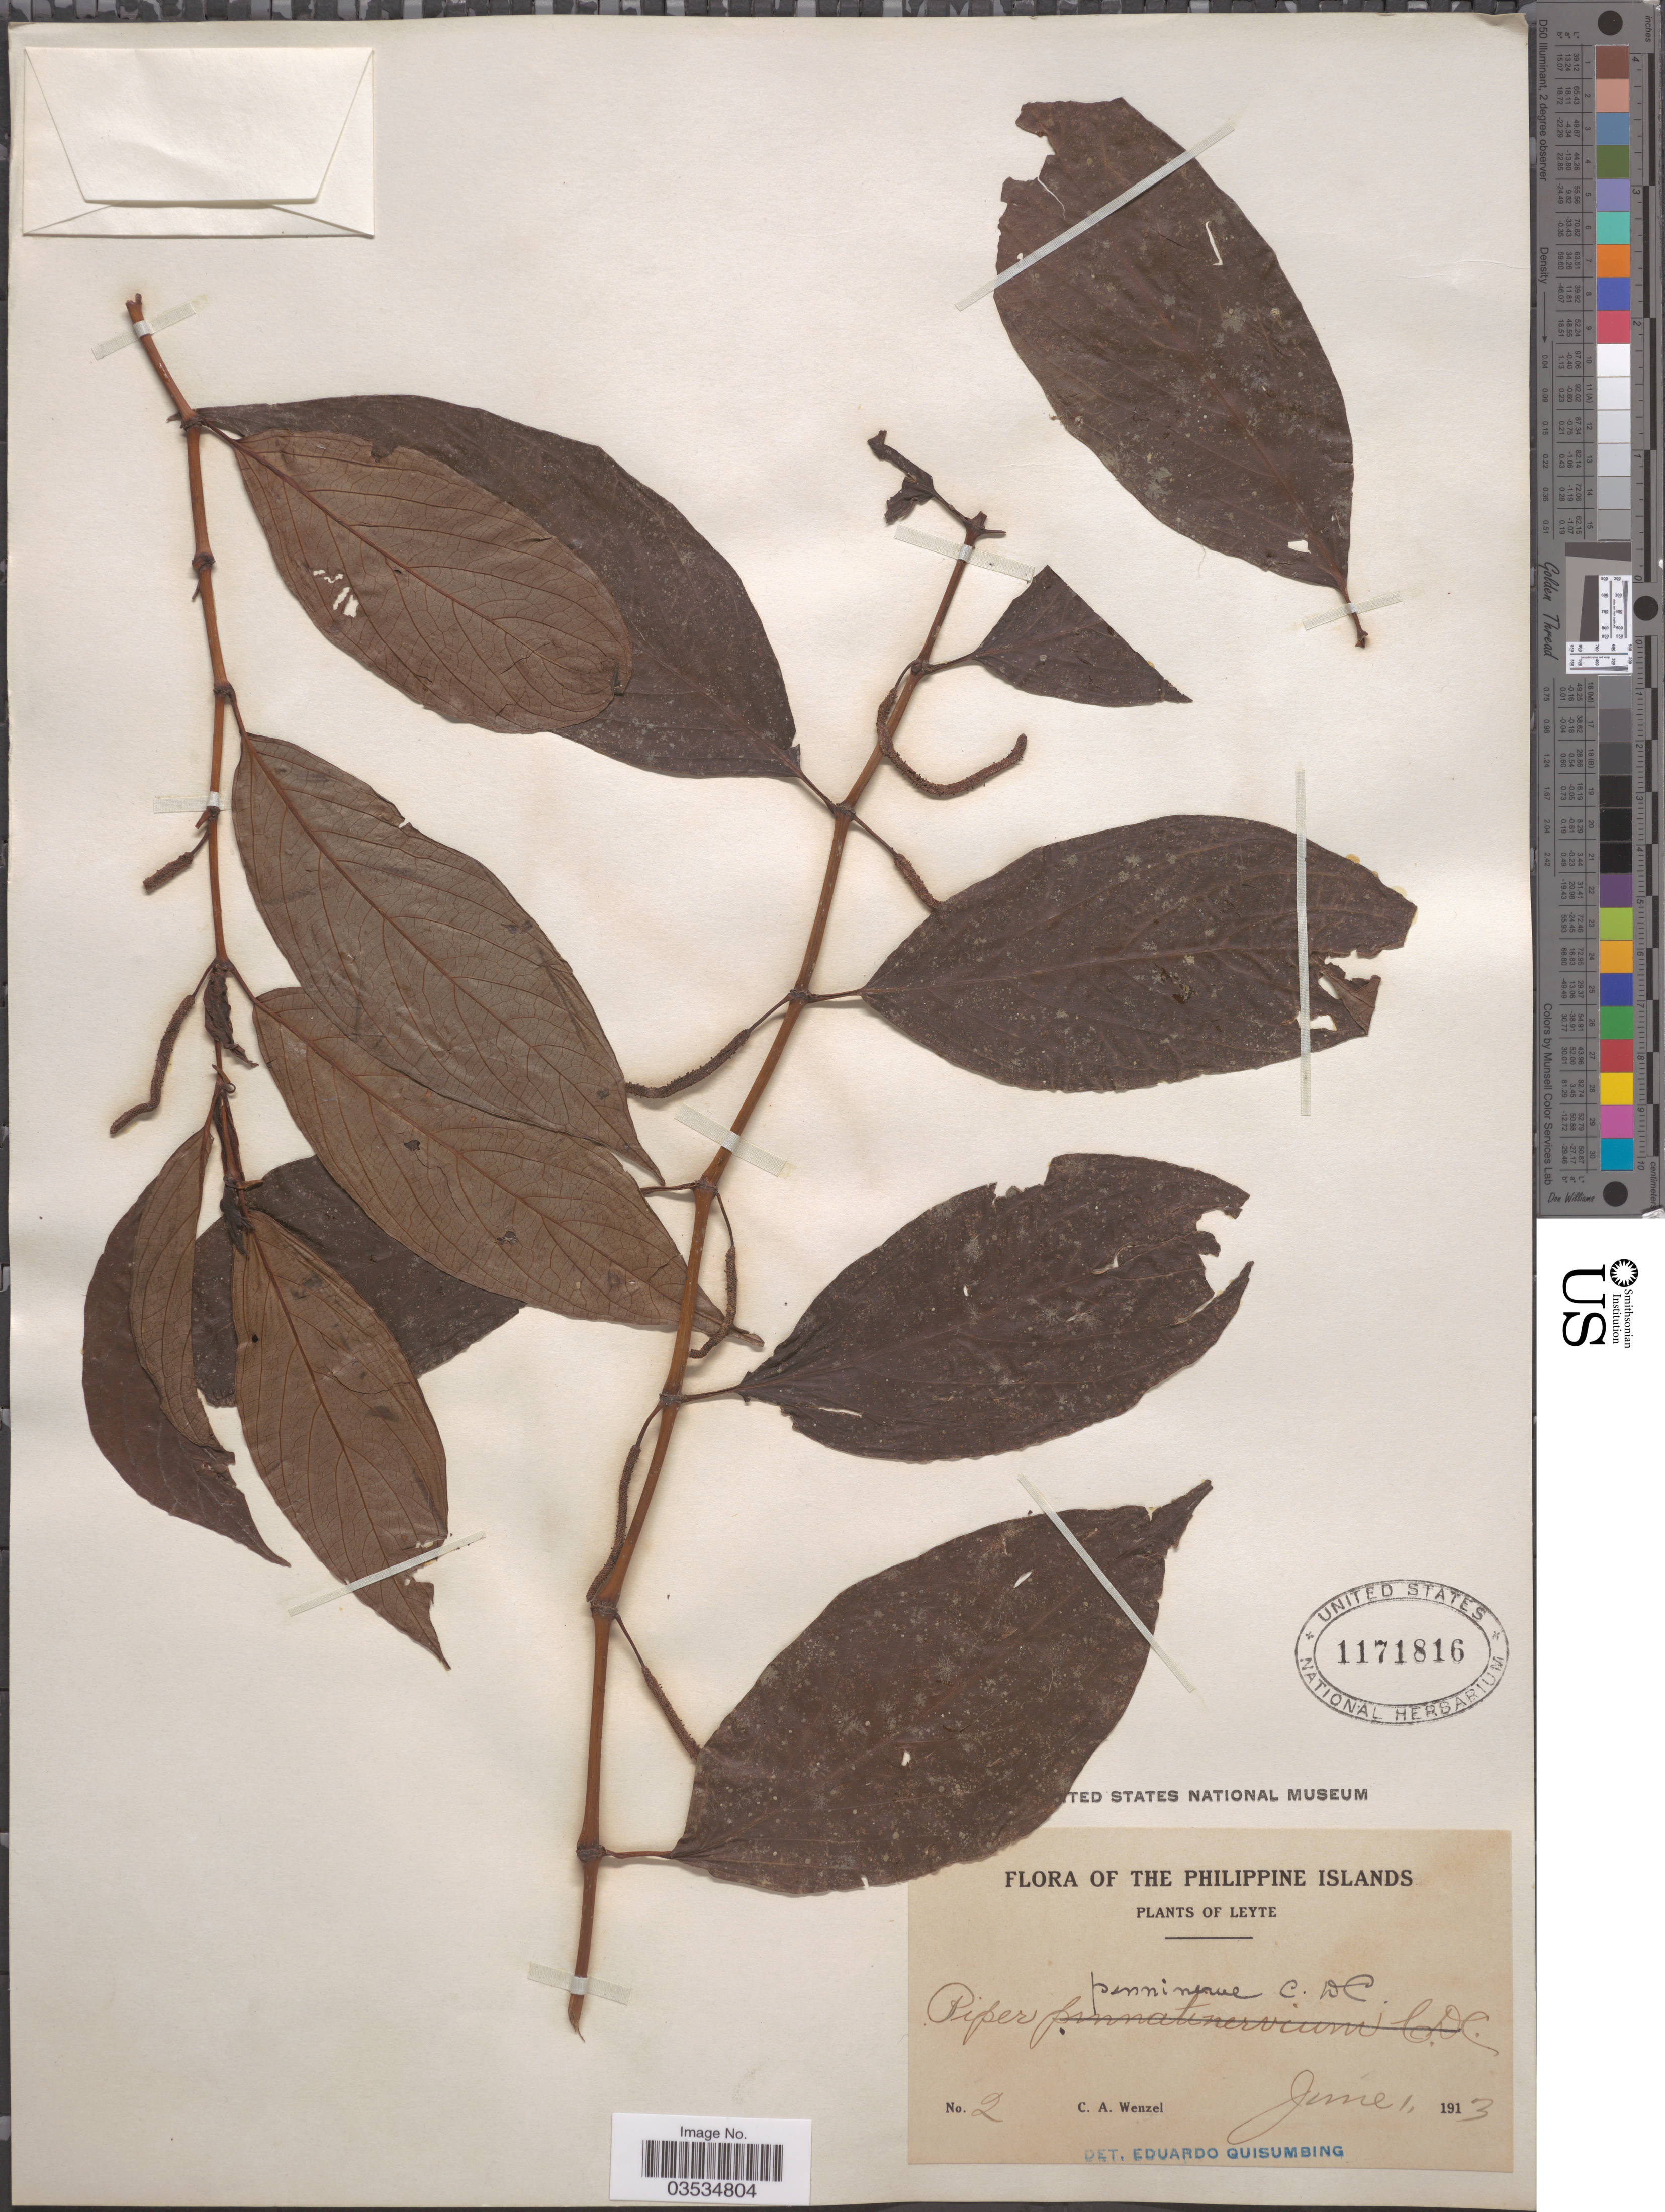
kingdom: Plantae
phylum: Tracheophyta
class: Magnoliopsida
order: Piperales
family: Piperaceae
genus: Piper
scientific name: Piper penninerve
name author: C. DC.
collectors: C. Wenzel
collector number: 2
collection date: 1913-06-01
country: Philippines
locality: Philippine Islands. Leyte.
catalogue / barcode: US 1171816